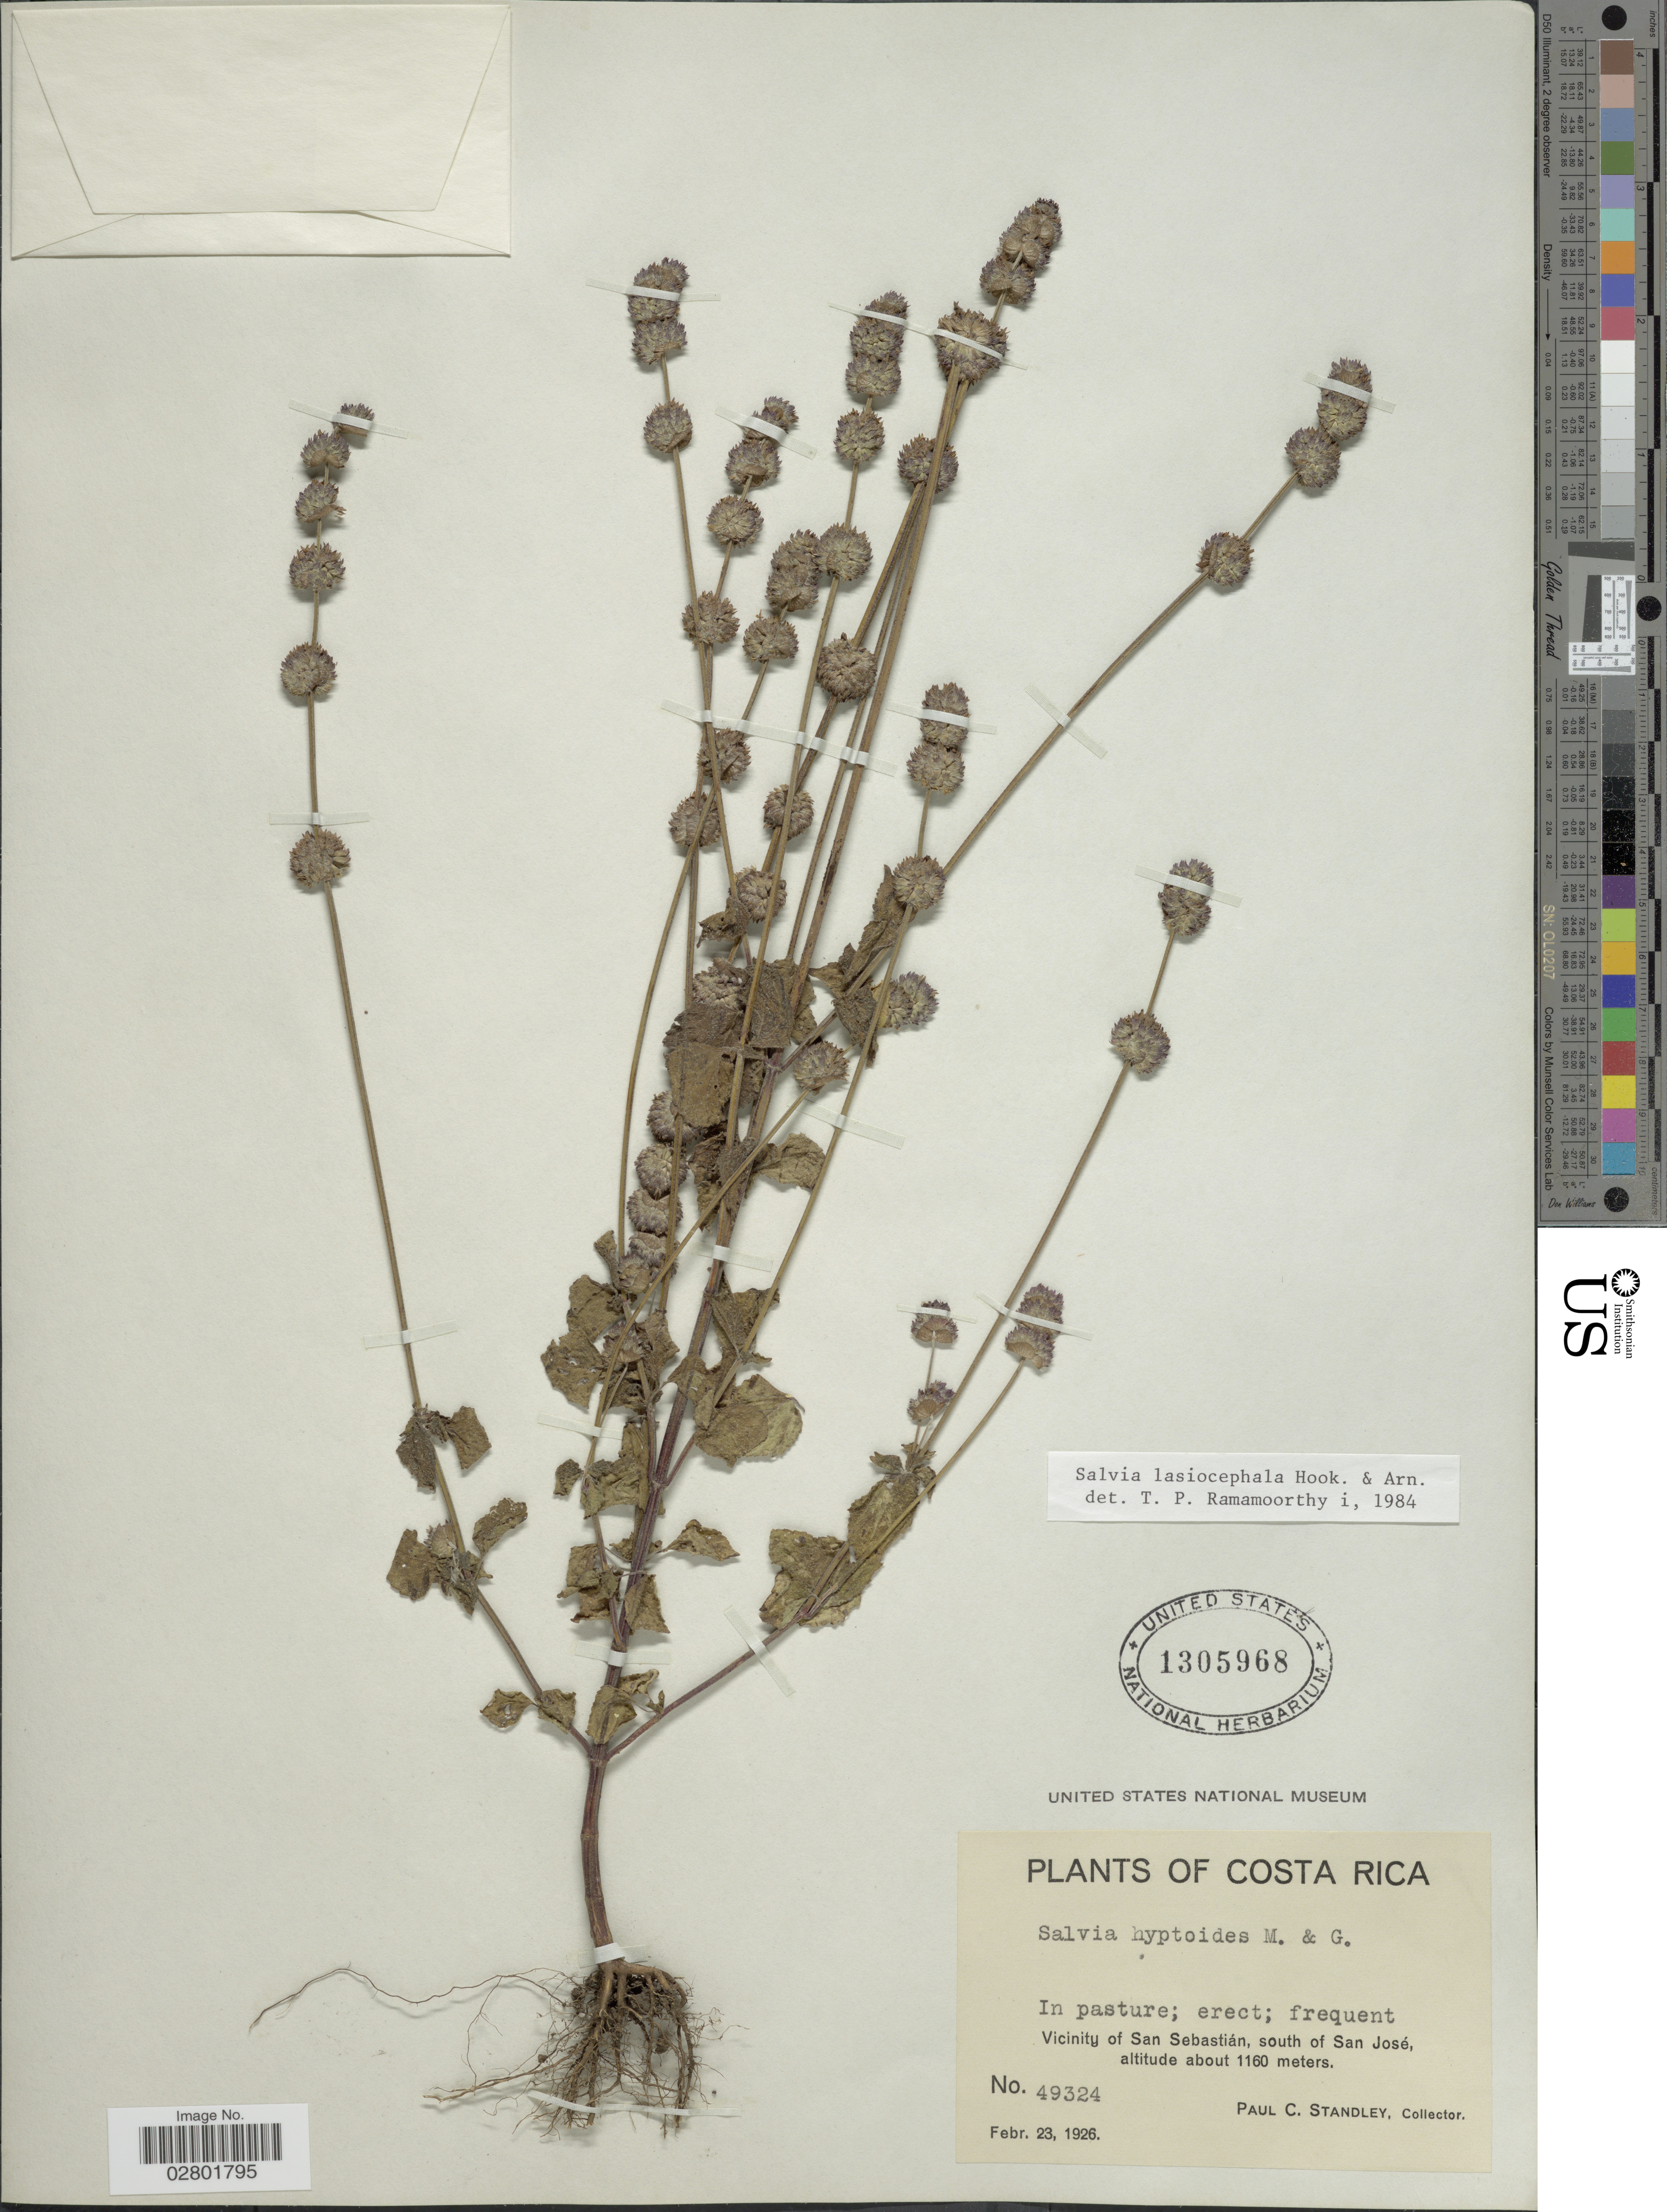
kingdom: Plantae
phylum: Tracheophyta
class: Magnoliopsida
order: Lamiales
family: Lamiaceae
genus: Salvia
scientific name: Salvia lasiocephala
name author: Hook. & Arn.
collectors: P. C. Standley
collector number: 49324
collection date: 1926-02-23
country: Costa Rica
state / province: San José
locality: Vicinity of San Sebastián, south of San José.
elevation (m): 1160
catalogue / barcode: US 1305968